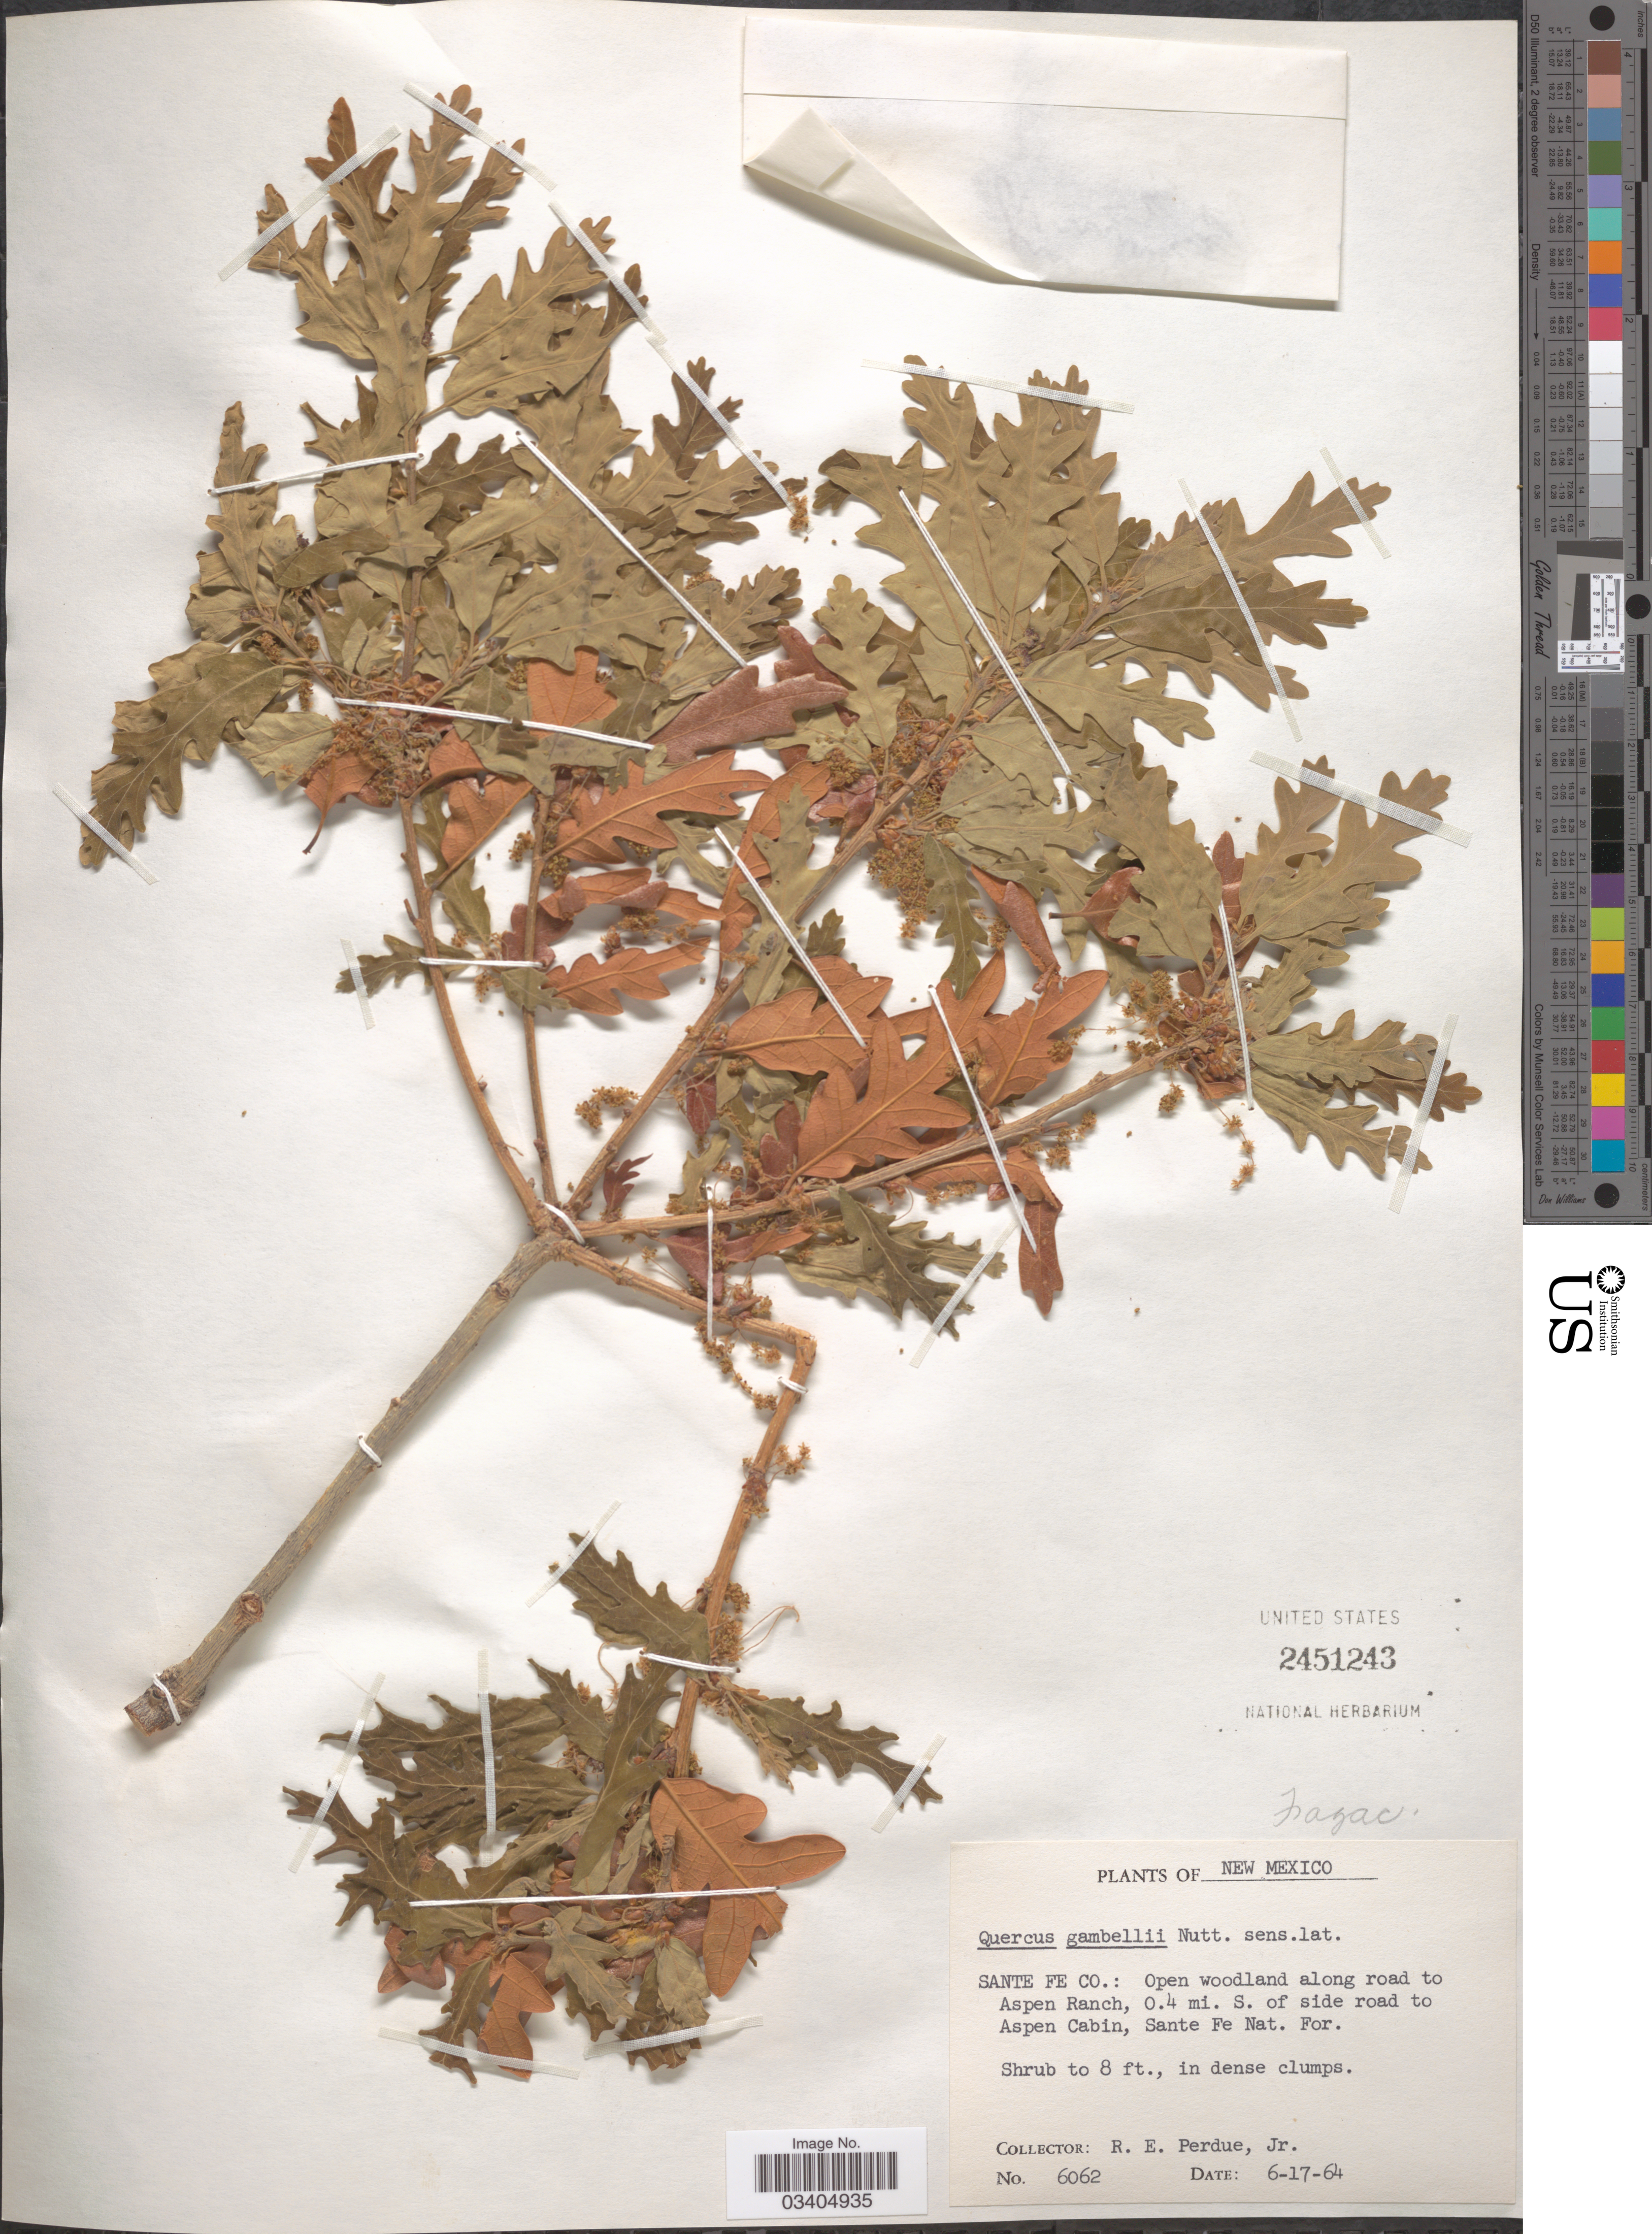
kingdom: Plantae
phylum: Tracheophyta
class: Magnoliopsida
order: Fagales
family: Fagaceae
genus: Quercus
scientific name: Quercus gambelii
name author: Nutt.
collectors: R. E. Perdue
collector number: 6062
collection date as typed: Transcribed d/m/y: 17/6/64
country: United States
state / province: New Mexico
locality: Sante Fe Co.: open woodland along road to Aspen Ranch, 0.4 mi. S. of side road to Aspen Cabin, Sante Fe Nat. For.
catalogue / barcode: US 2451243